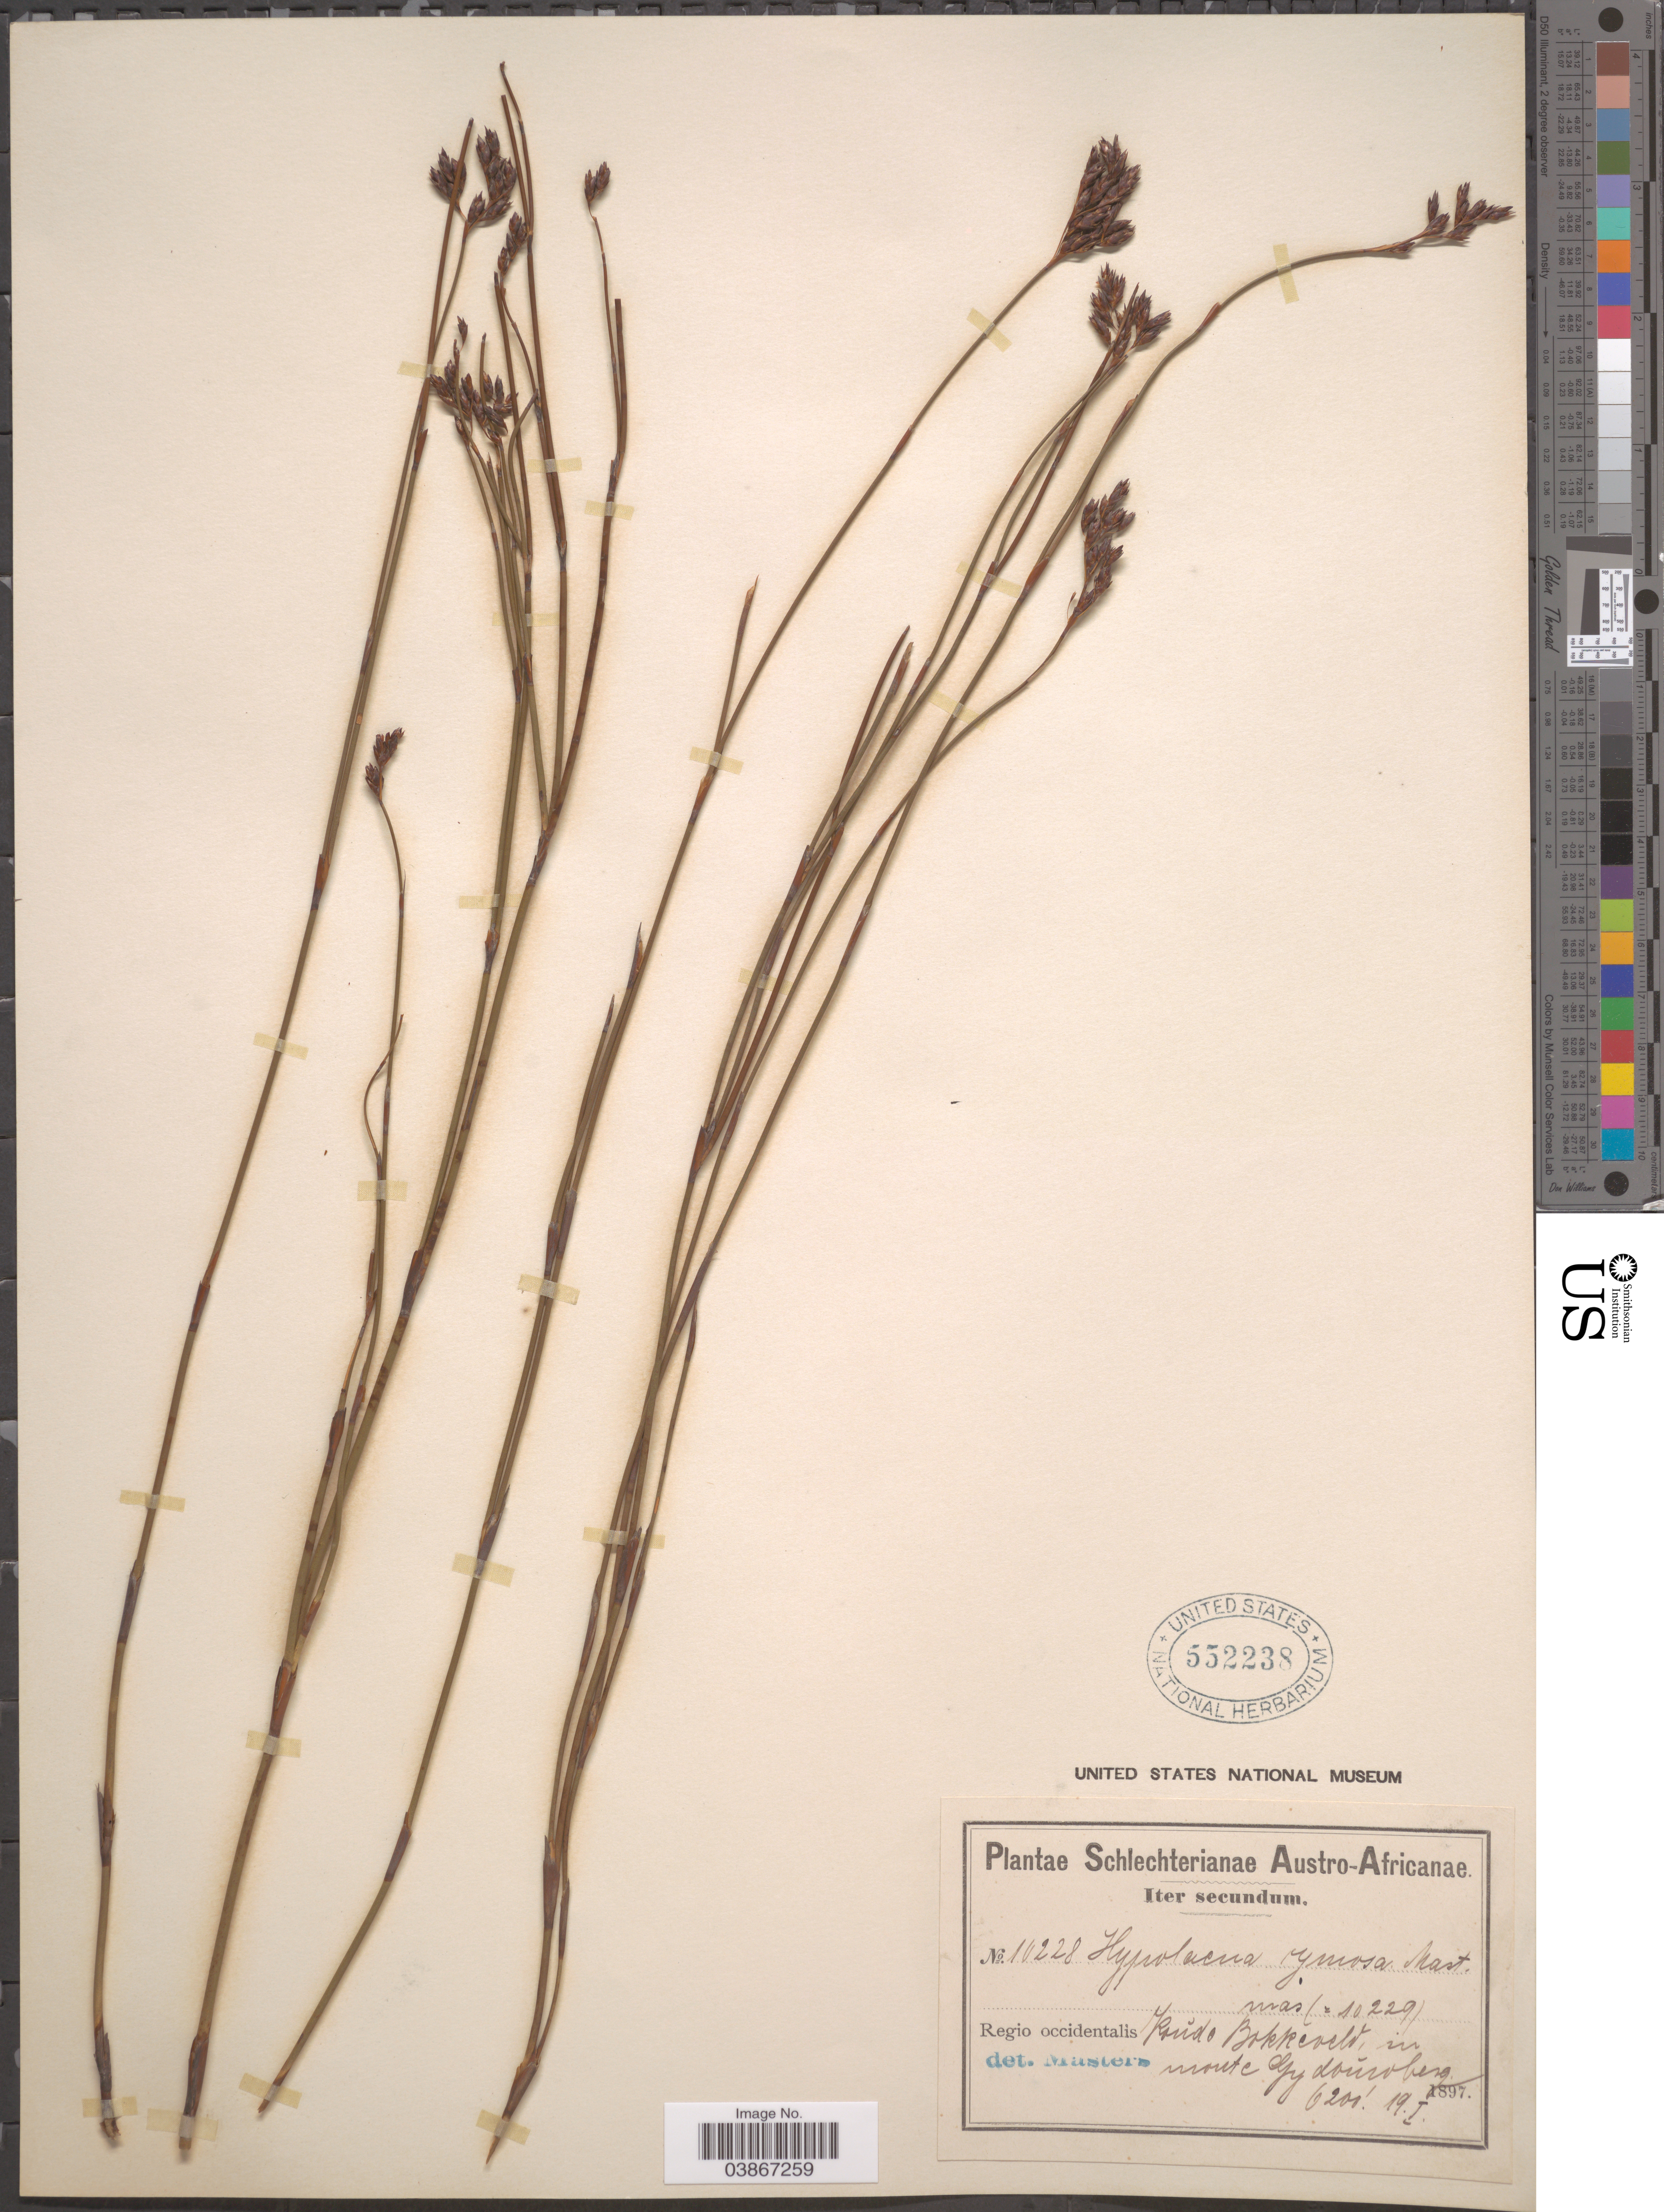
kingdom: Plantae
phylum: Tracheophyta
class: Liliopsida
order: Poales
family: Restionaceae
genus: Hypolaena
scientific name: Hypolaena cymosa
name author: Mast.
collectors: Schlechter, --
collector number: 10228*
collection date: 1897-01-19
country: South Africa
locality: Austro-Africanae. Regio occidentalis: Koude Bokkeveld, in monte Gydouwberg.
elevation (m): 1890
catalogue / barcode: US 552238